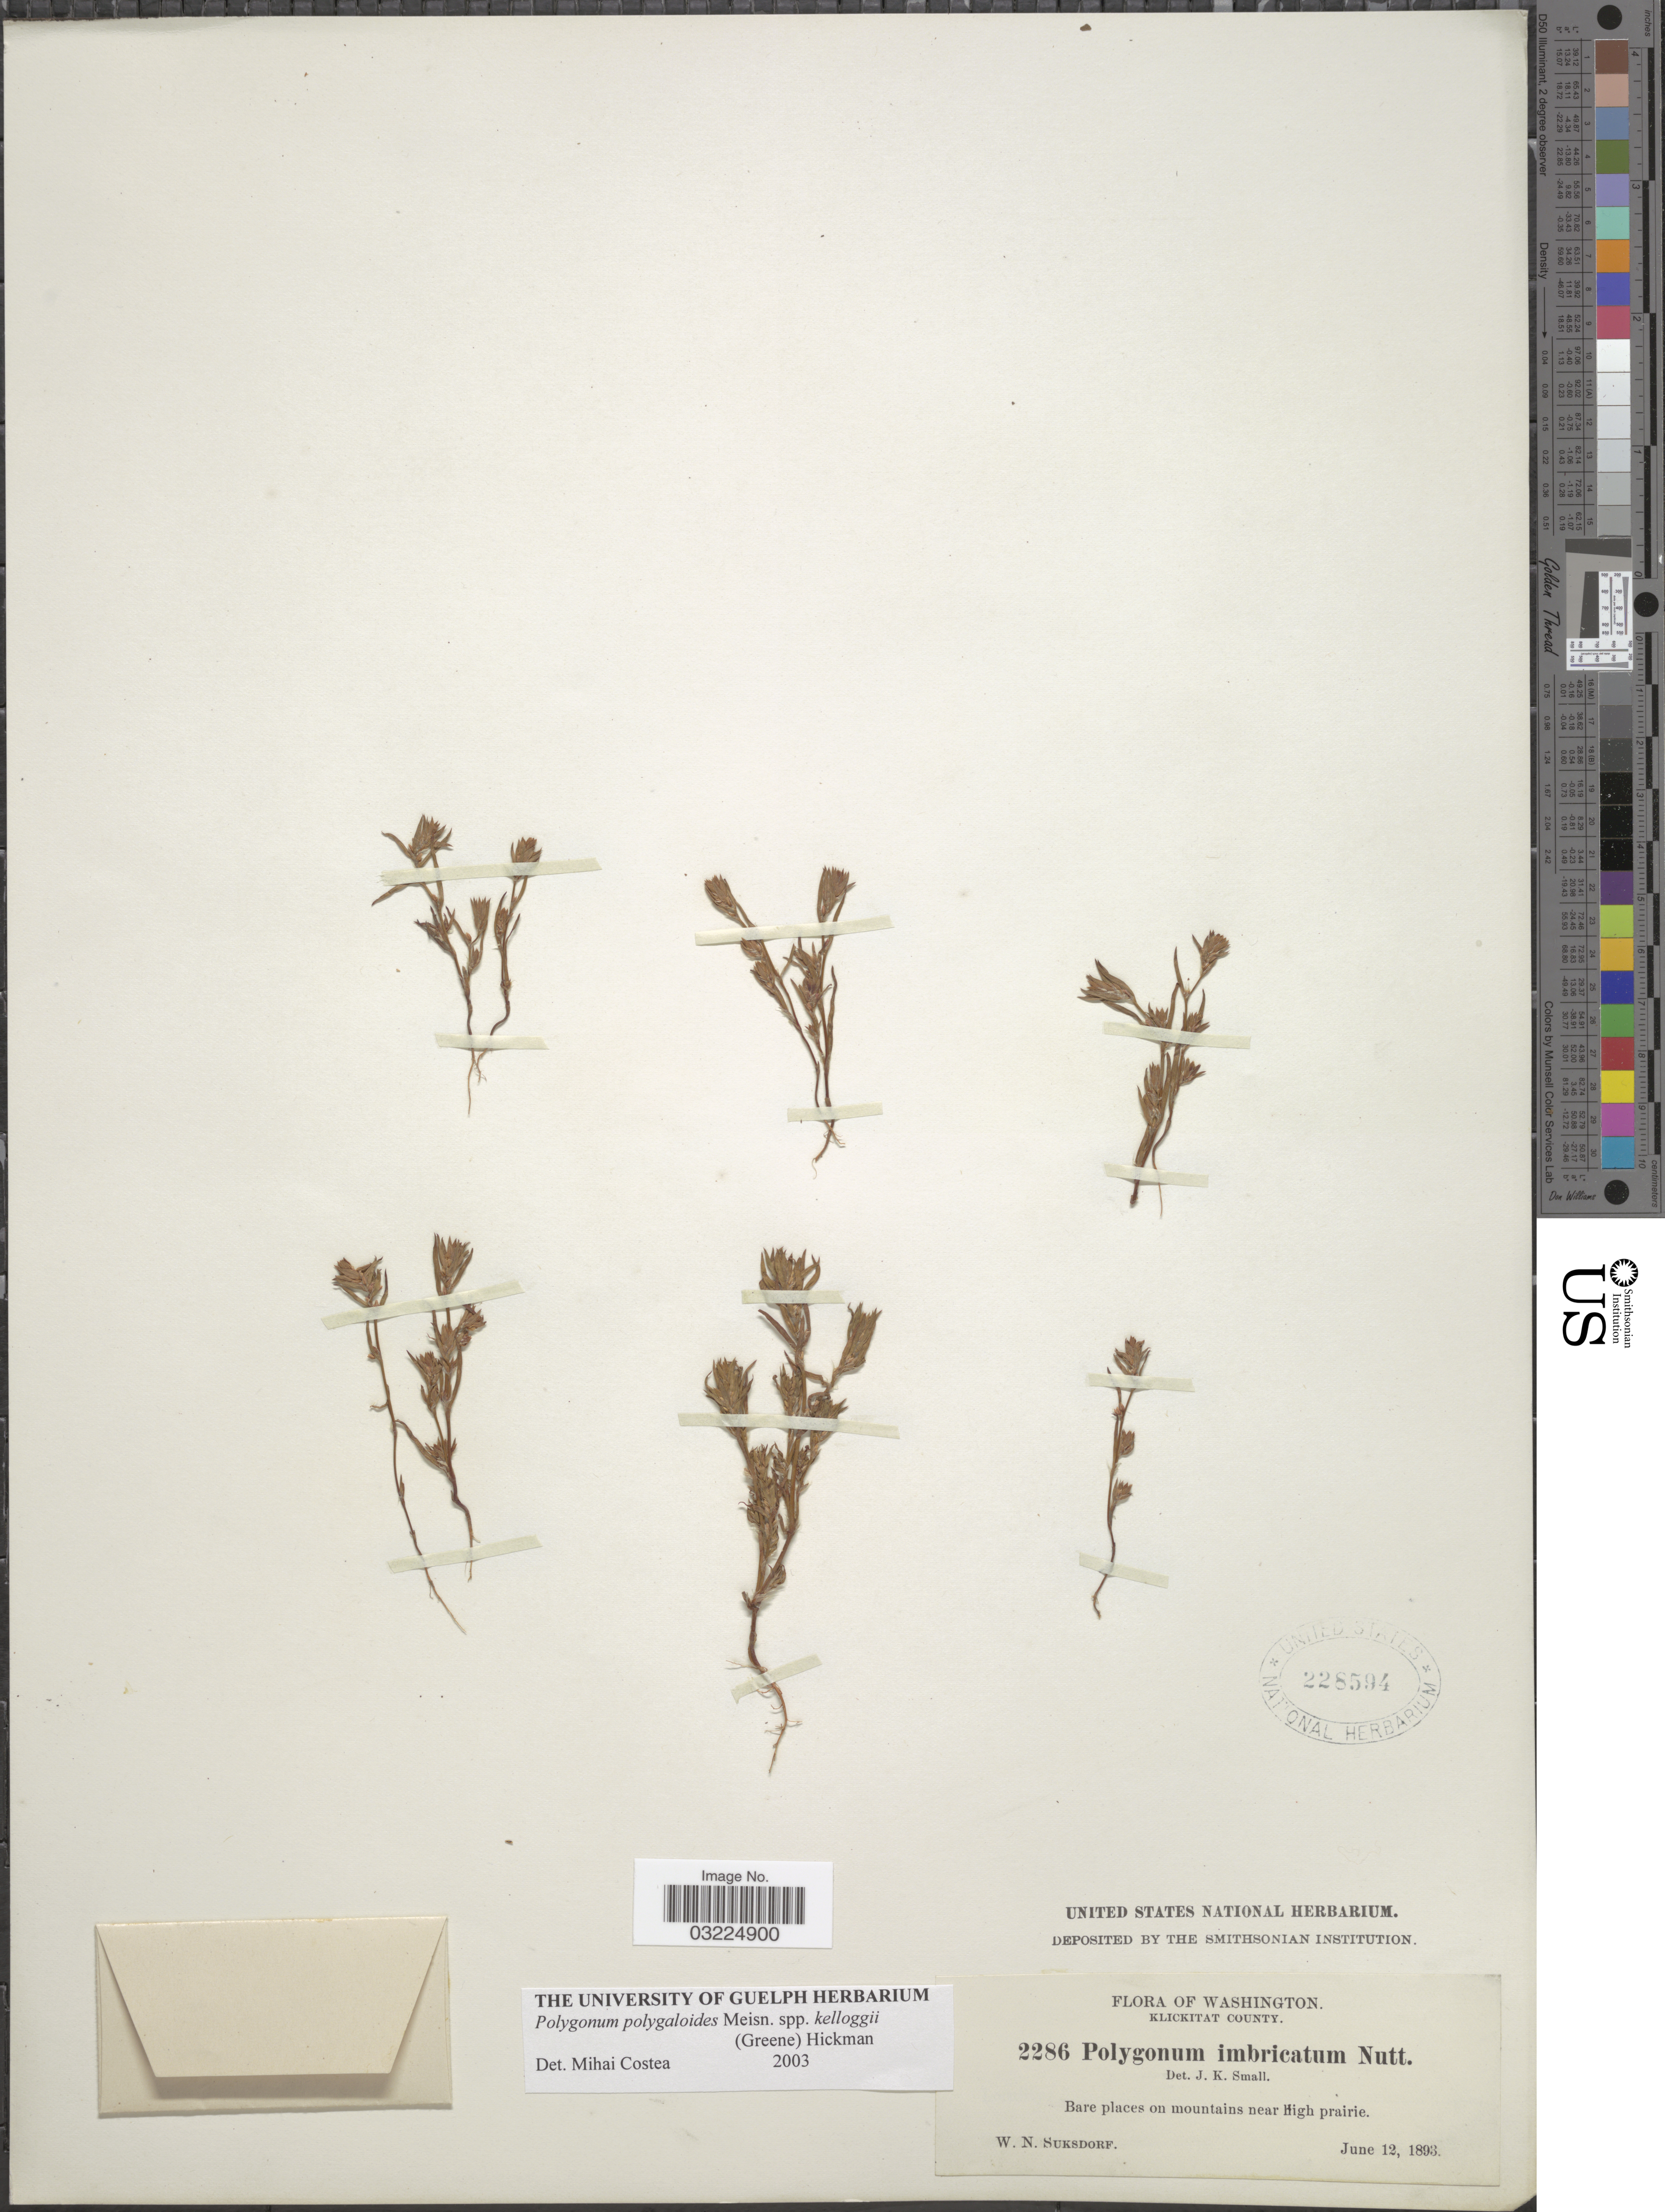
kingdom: Plantae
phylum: Tracheophyta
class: Magnoliopsida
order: Caryophyllales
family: Polygonaceae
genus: Polygonum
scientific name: Polygonum polygaloides subsp. kelloggii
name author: (Greene) Hickman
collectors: W. N. Suksdorf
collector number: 2286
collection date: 1893-06-12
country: United States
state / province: Washington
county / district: Klickitat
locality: Klickitat County. Bare places on mountains near High prairie.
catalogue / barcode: US 228594